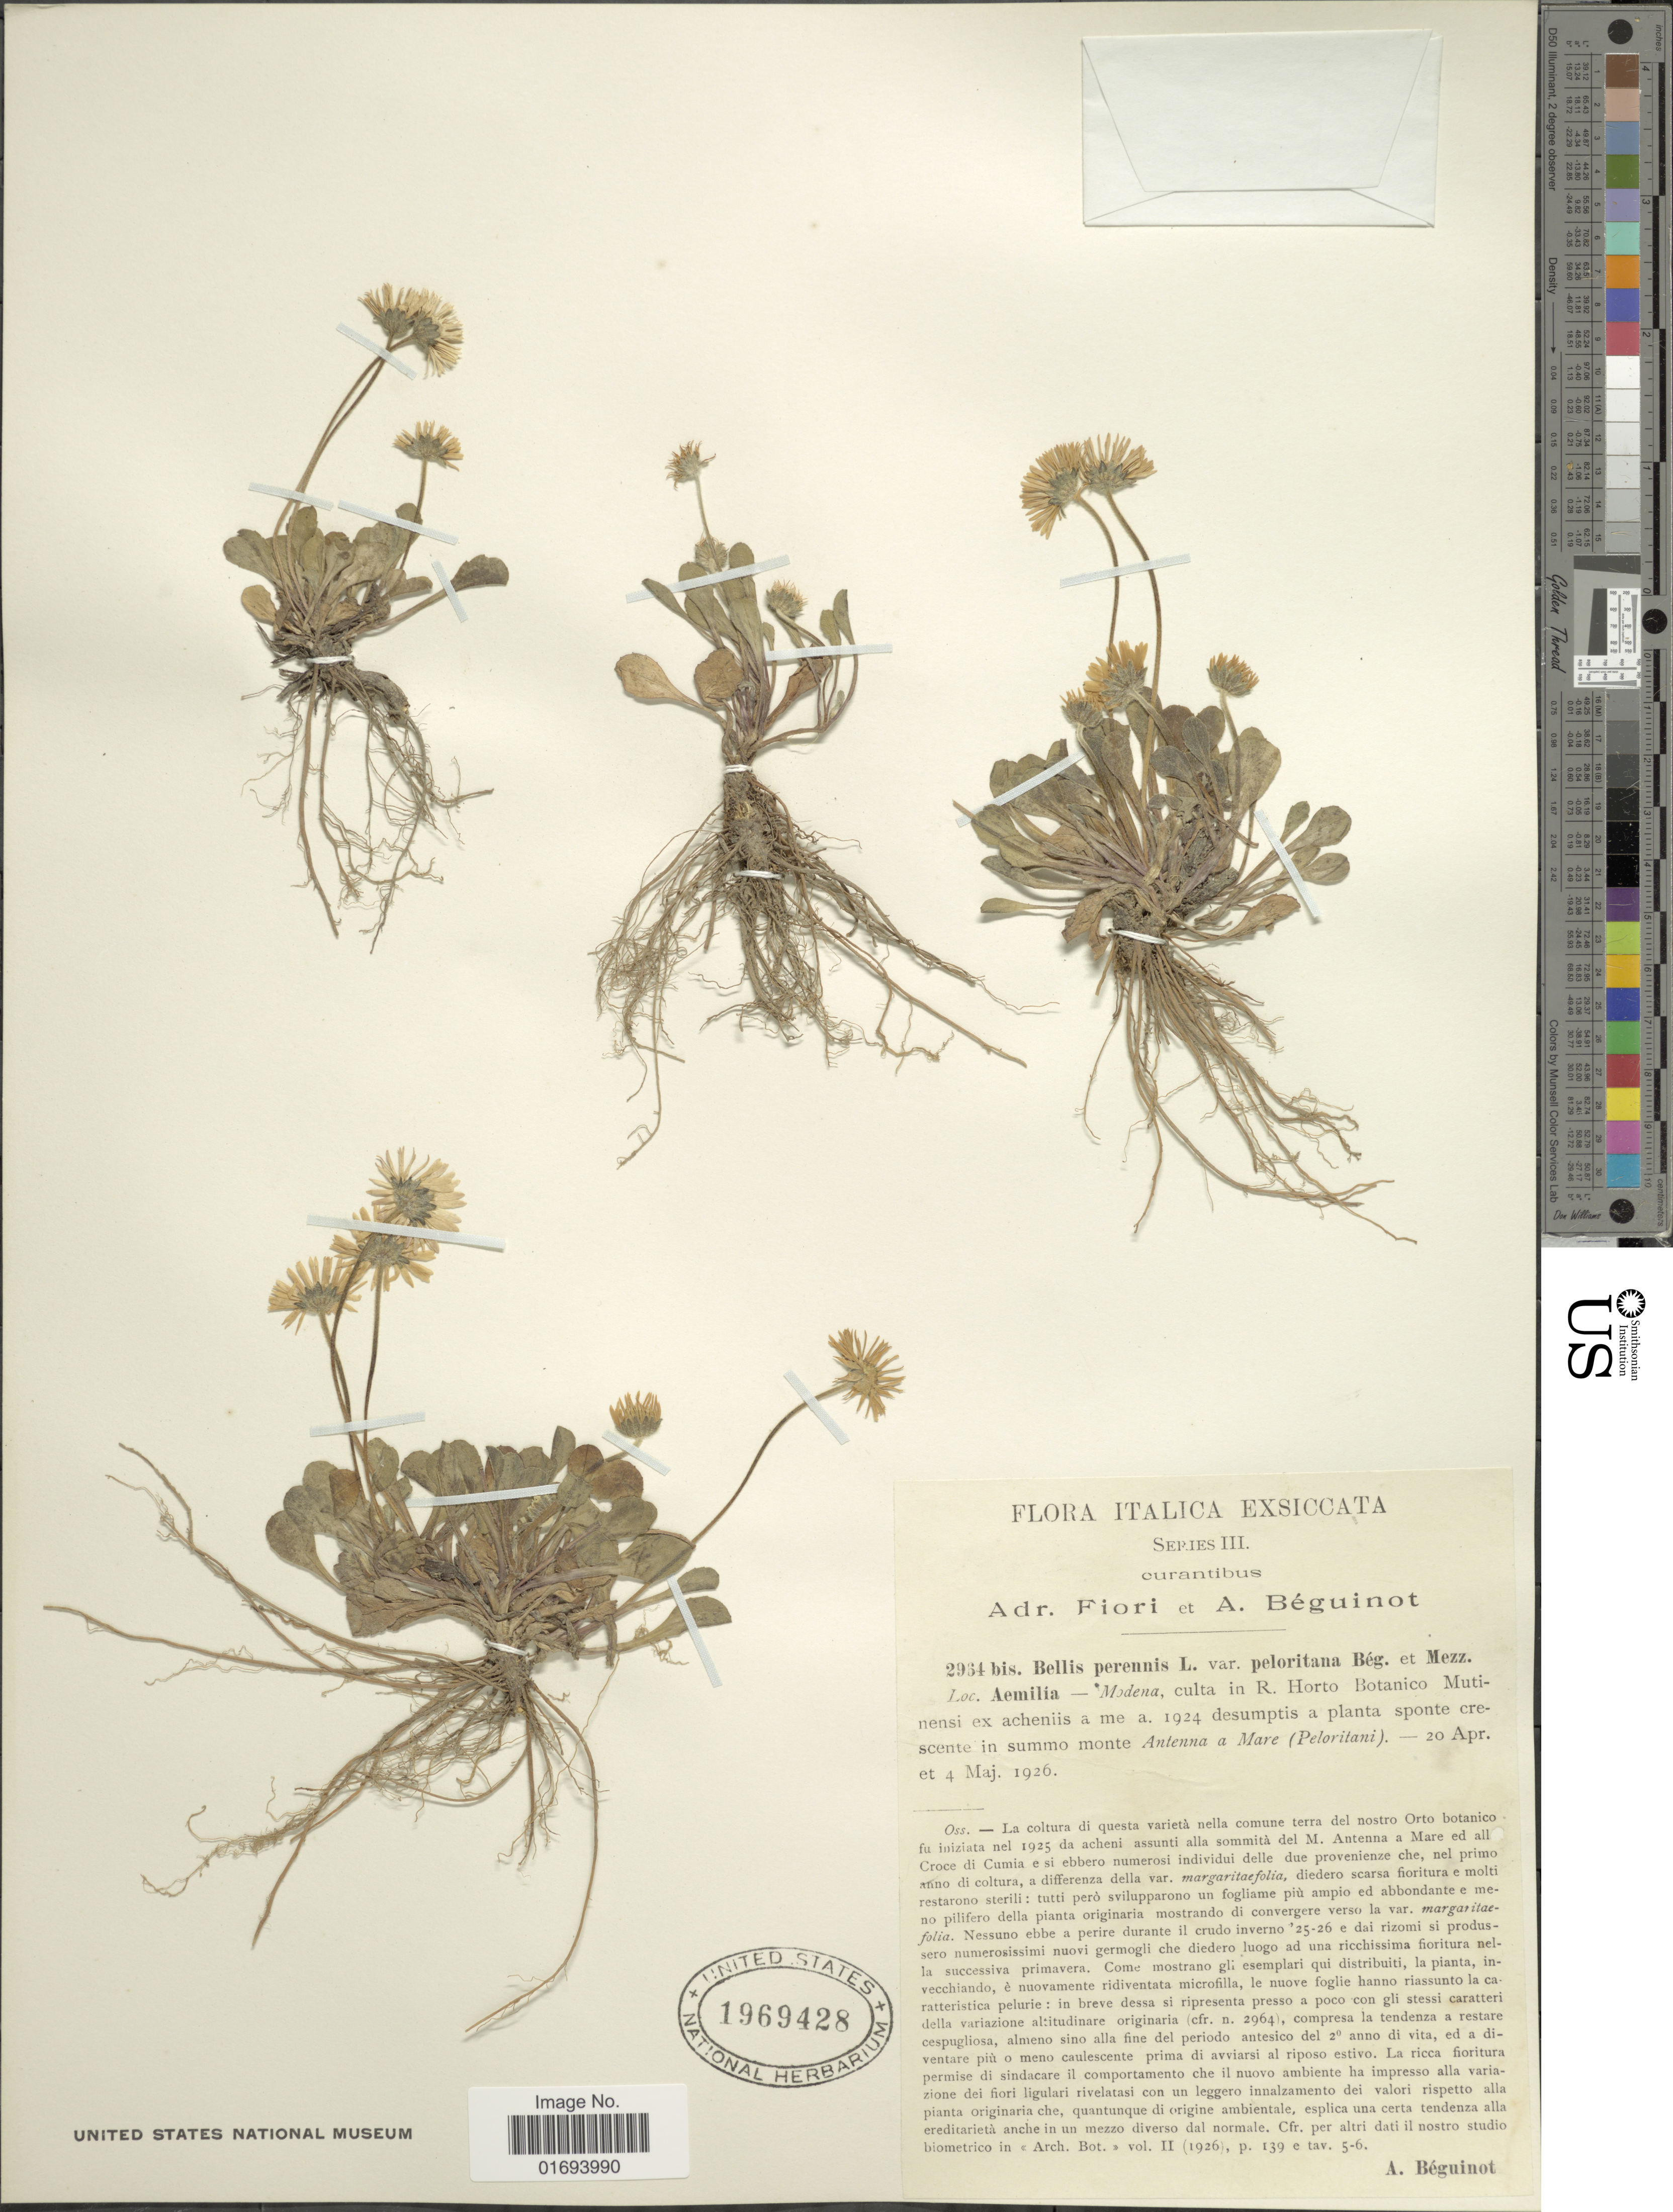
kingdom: Plantae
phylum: Tracheophyta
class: Magnoliopsida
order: Asterales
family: Asteraceae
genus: Bellis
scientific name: Bellis perennis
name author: L.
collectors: A. Béguinot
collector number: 2964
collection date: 1926-04-20/1926-05-04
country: Italy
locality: Italica. Aemilia-Modena, culta in R. Horto Botanico Mutinensi ex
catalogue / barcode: US 1969428